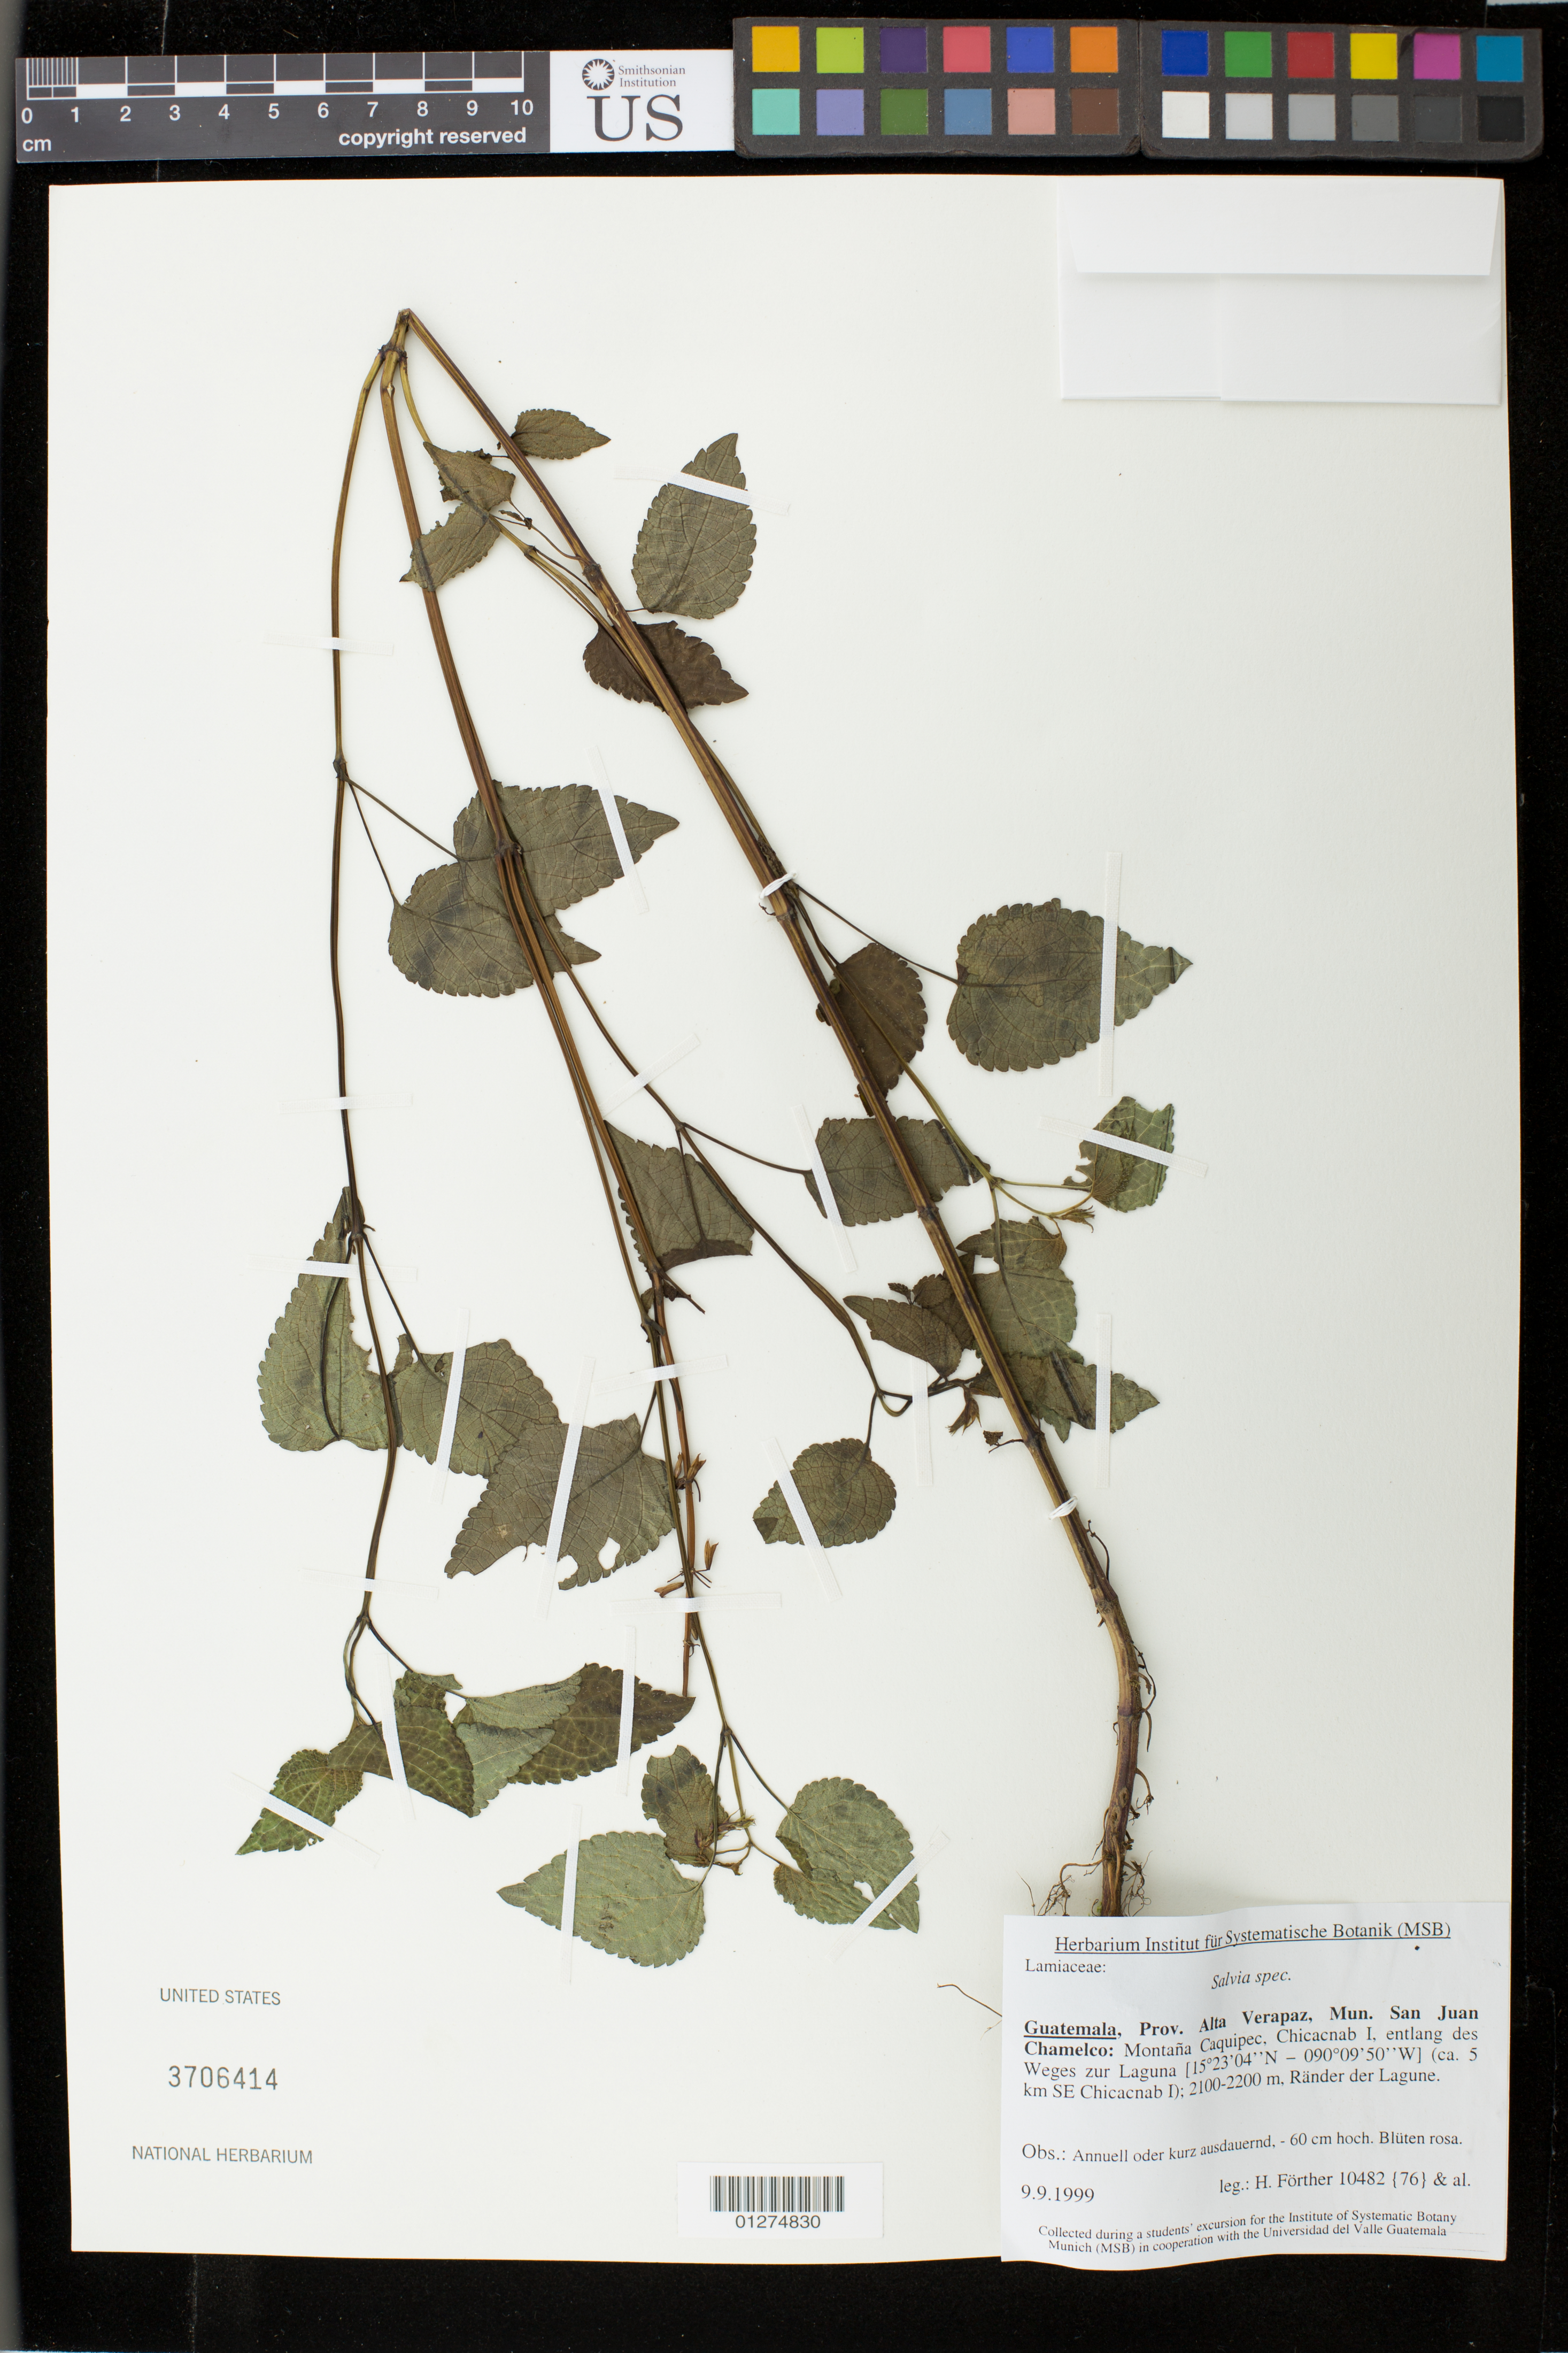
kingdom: Plantae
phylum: Tracheophyta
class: Magnoliopsida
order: Lamiales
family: Lamiaceae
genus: Salvia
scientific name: Salvia sp.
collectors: H. Förther et al.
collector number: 10482 {76}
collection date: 1999-09-09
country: Guatemala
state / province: Alta Verapaz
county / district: San Juan Chamelco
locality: Montana Caquipec, Chicacnab I, entlang des Weges zur Laguna [15 23' 04" N - 090 09' 50" W] (ca. 5 km SE Chicacnab I)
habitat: ränder der lagune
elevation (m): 2100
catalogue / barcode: US 3706414